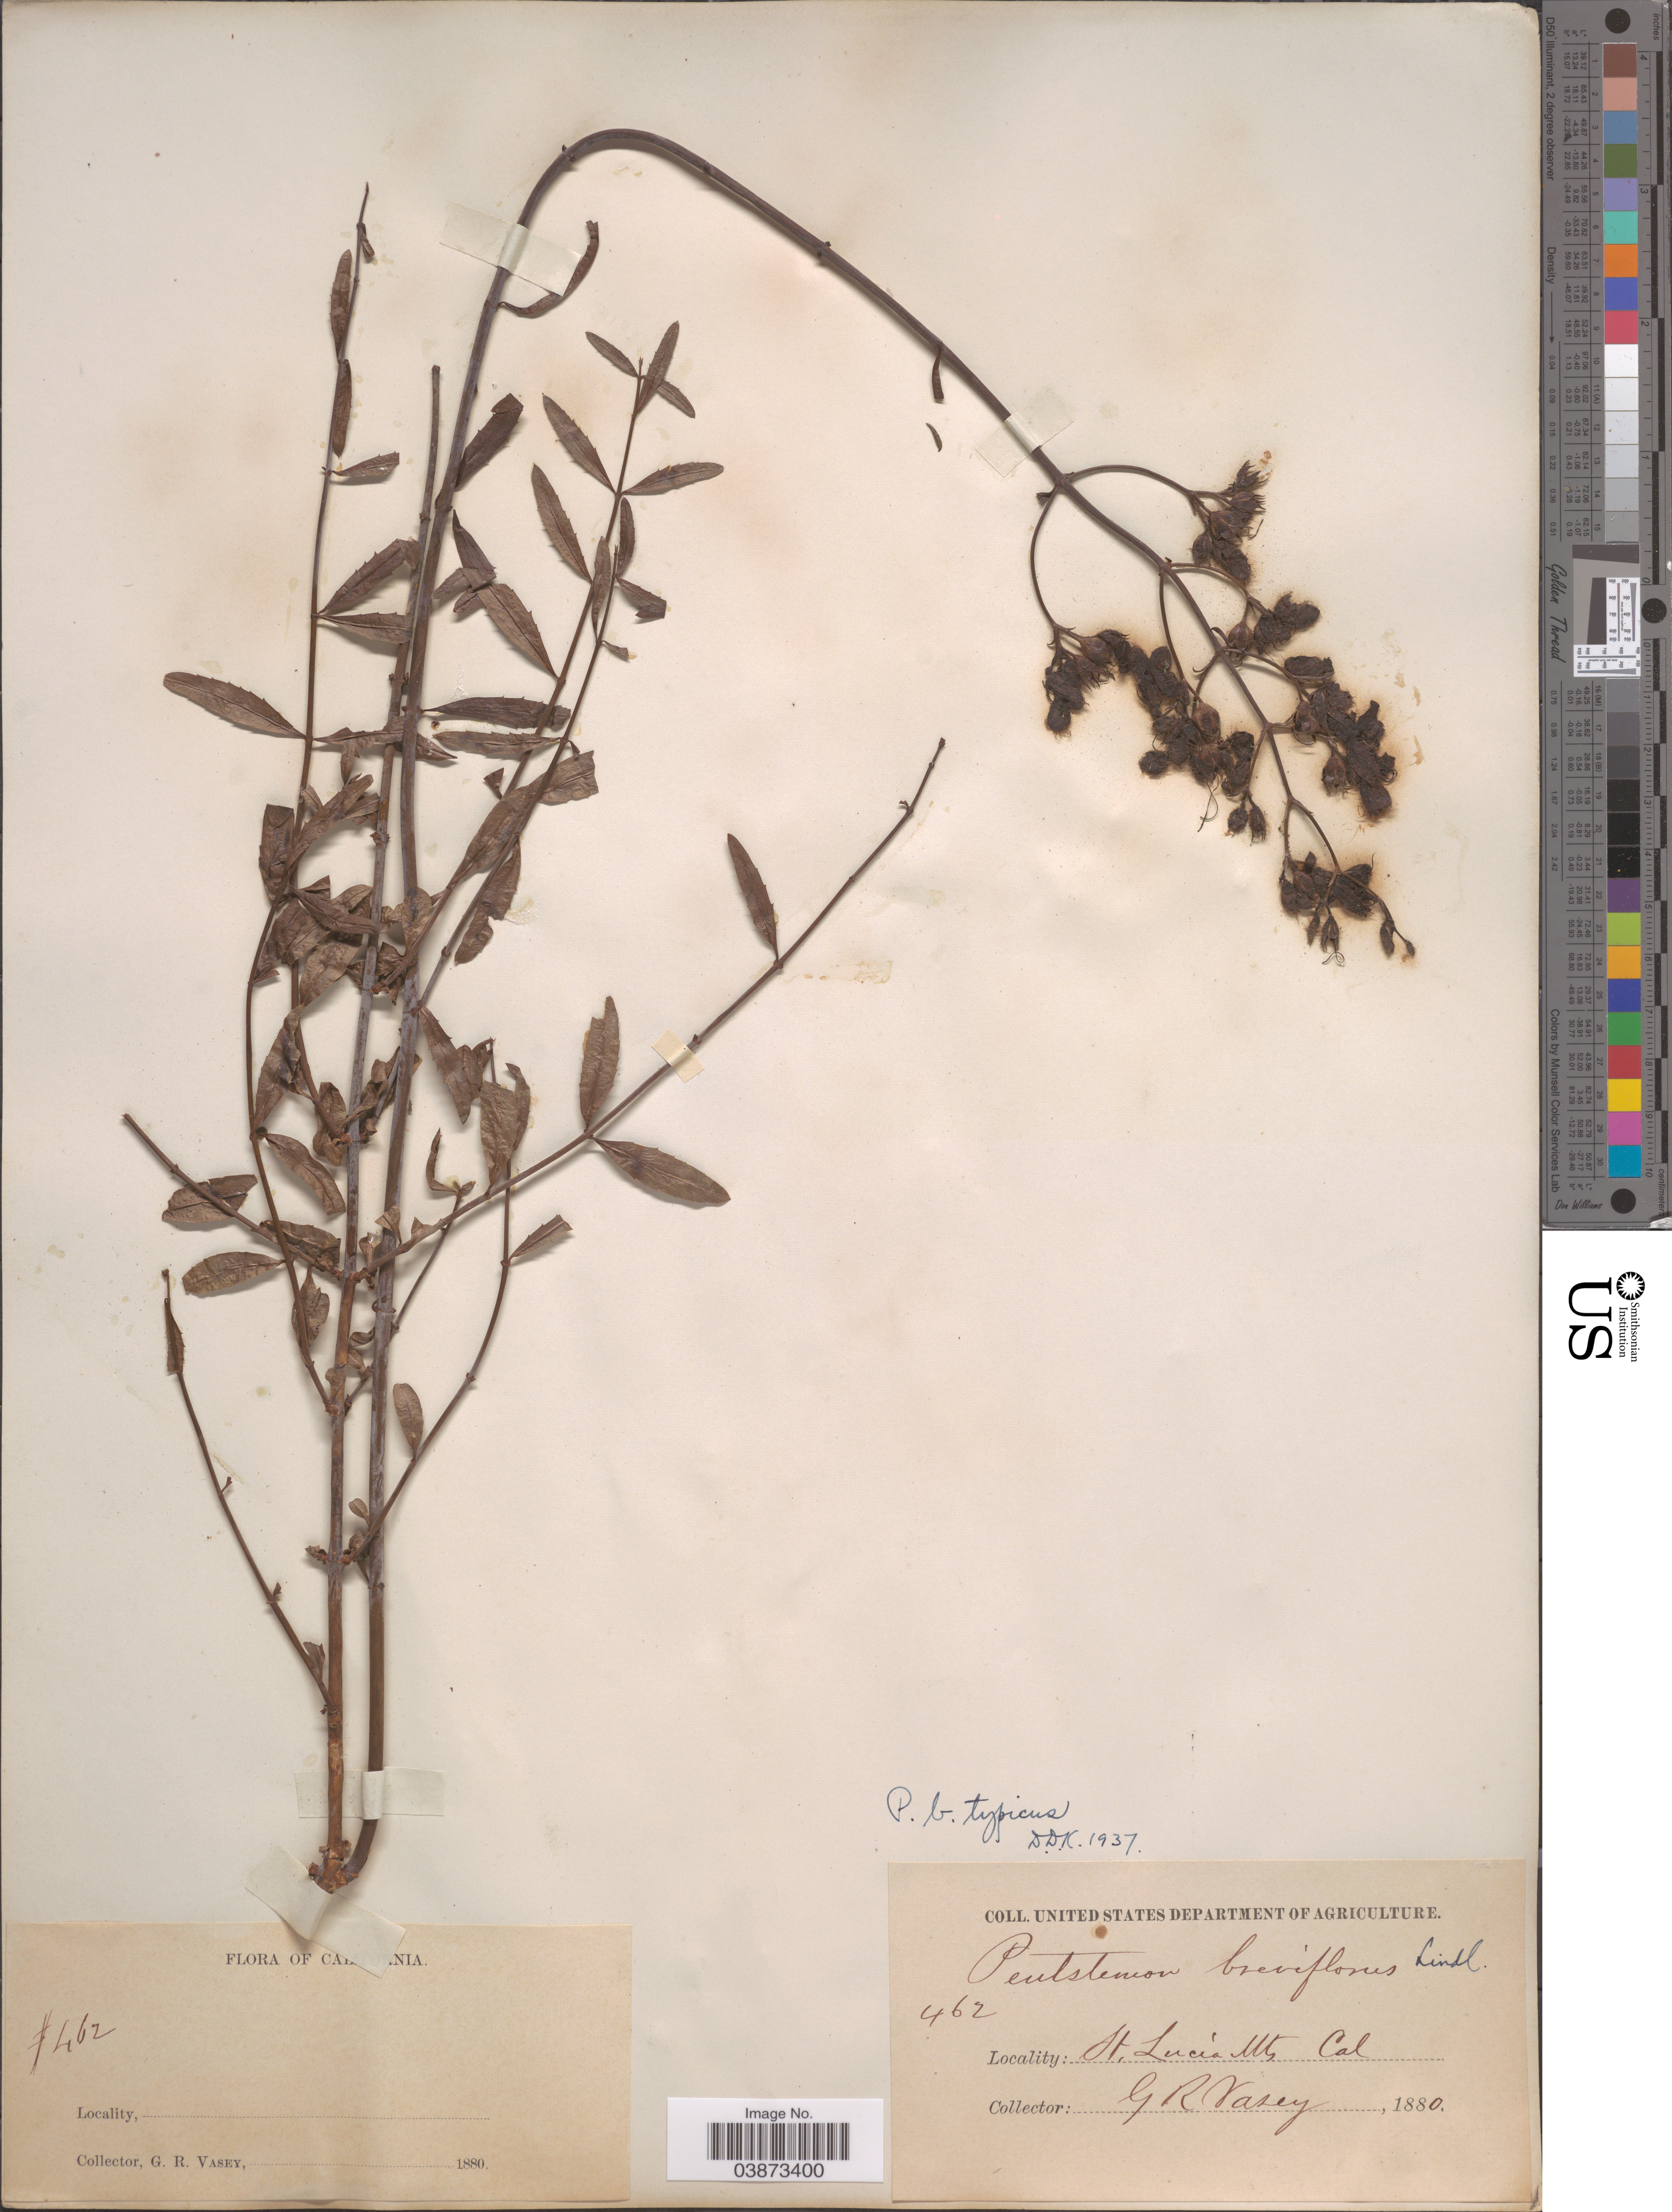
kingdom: Plantae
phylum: Tracheophyta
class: Magnoliopsida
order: Lamiales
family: Plantaginaceae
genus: Penstemon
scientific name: Penstemon breviflorus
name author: Lindl.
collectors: G. R. Vasey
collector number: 462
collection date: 1880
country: United States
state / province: California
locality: St. Lucia Mts.